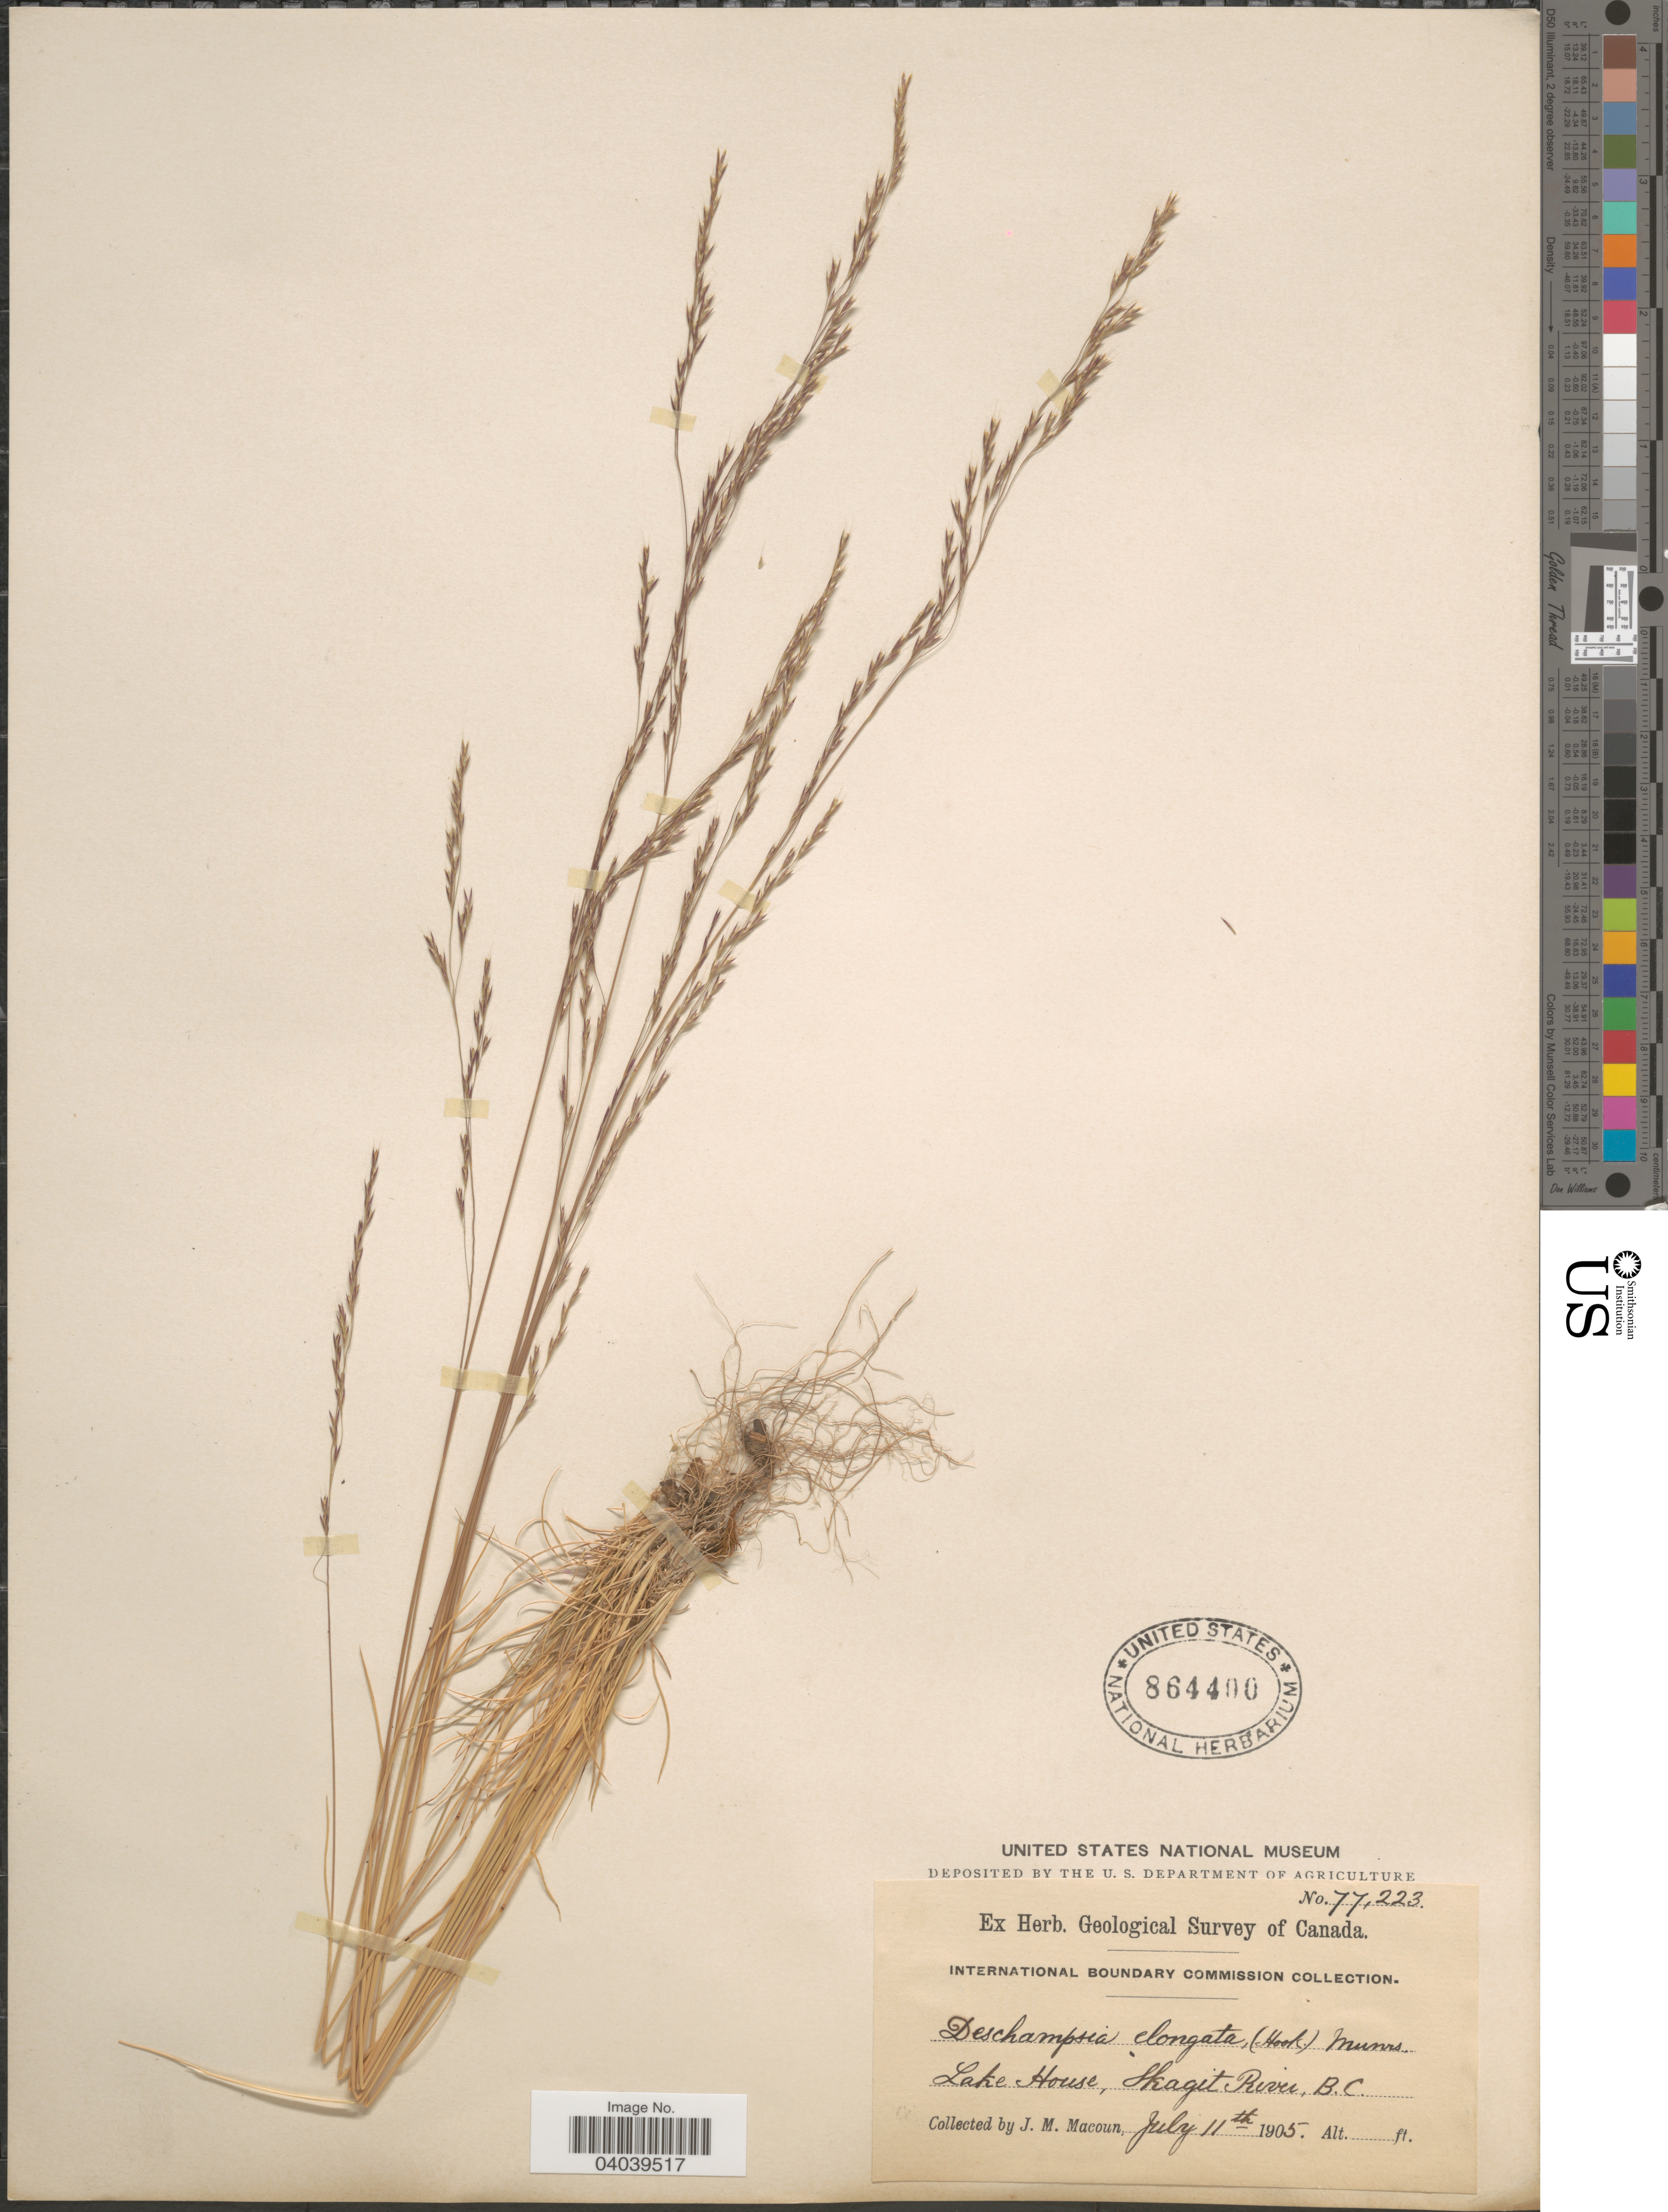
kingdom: Plantae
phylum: Tracheophyta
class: Liliopsida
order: Poales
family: Poaceae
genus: Deschampsia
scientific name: Deschampsia elongata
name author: (Hook.) Munro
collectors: J. M. Macoun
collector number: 77223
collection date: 1905-07-11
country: Canada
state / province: British Columbia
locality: Lake House, Skagit River.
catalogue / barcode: US 864400